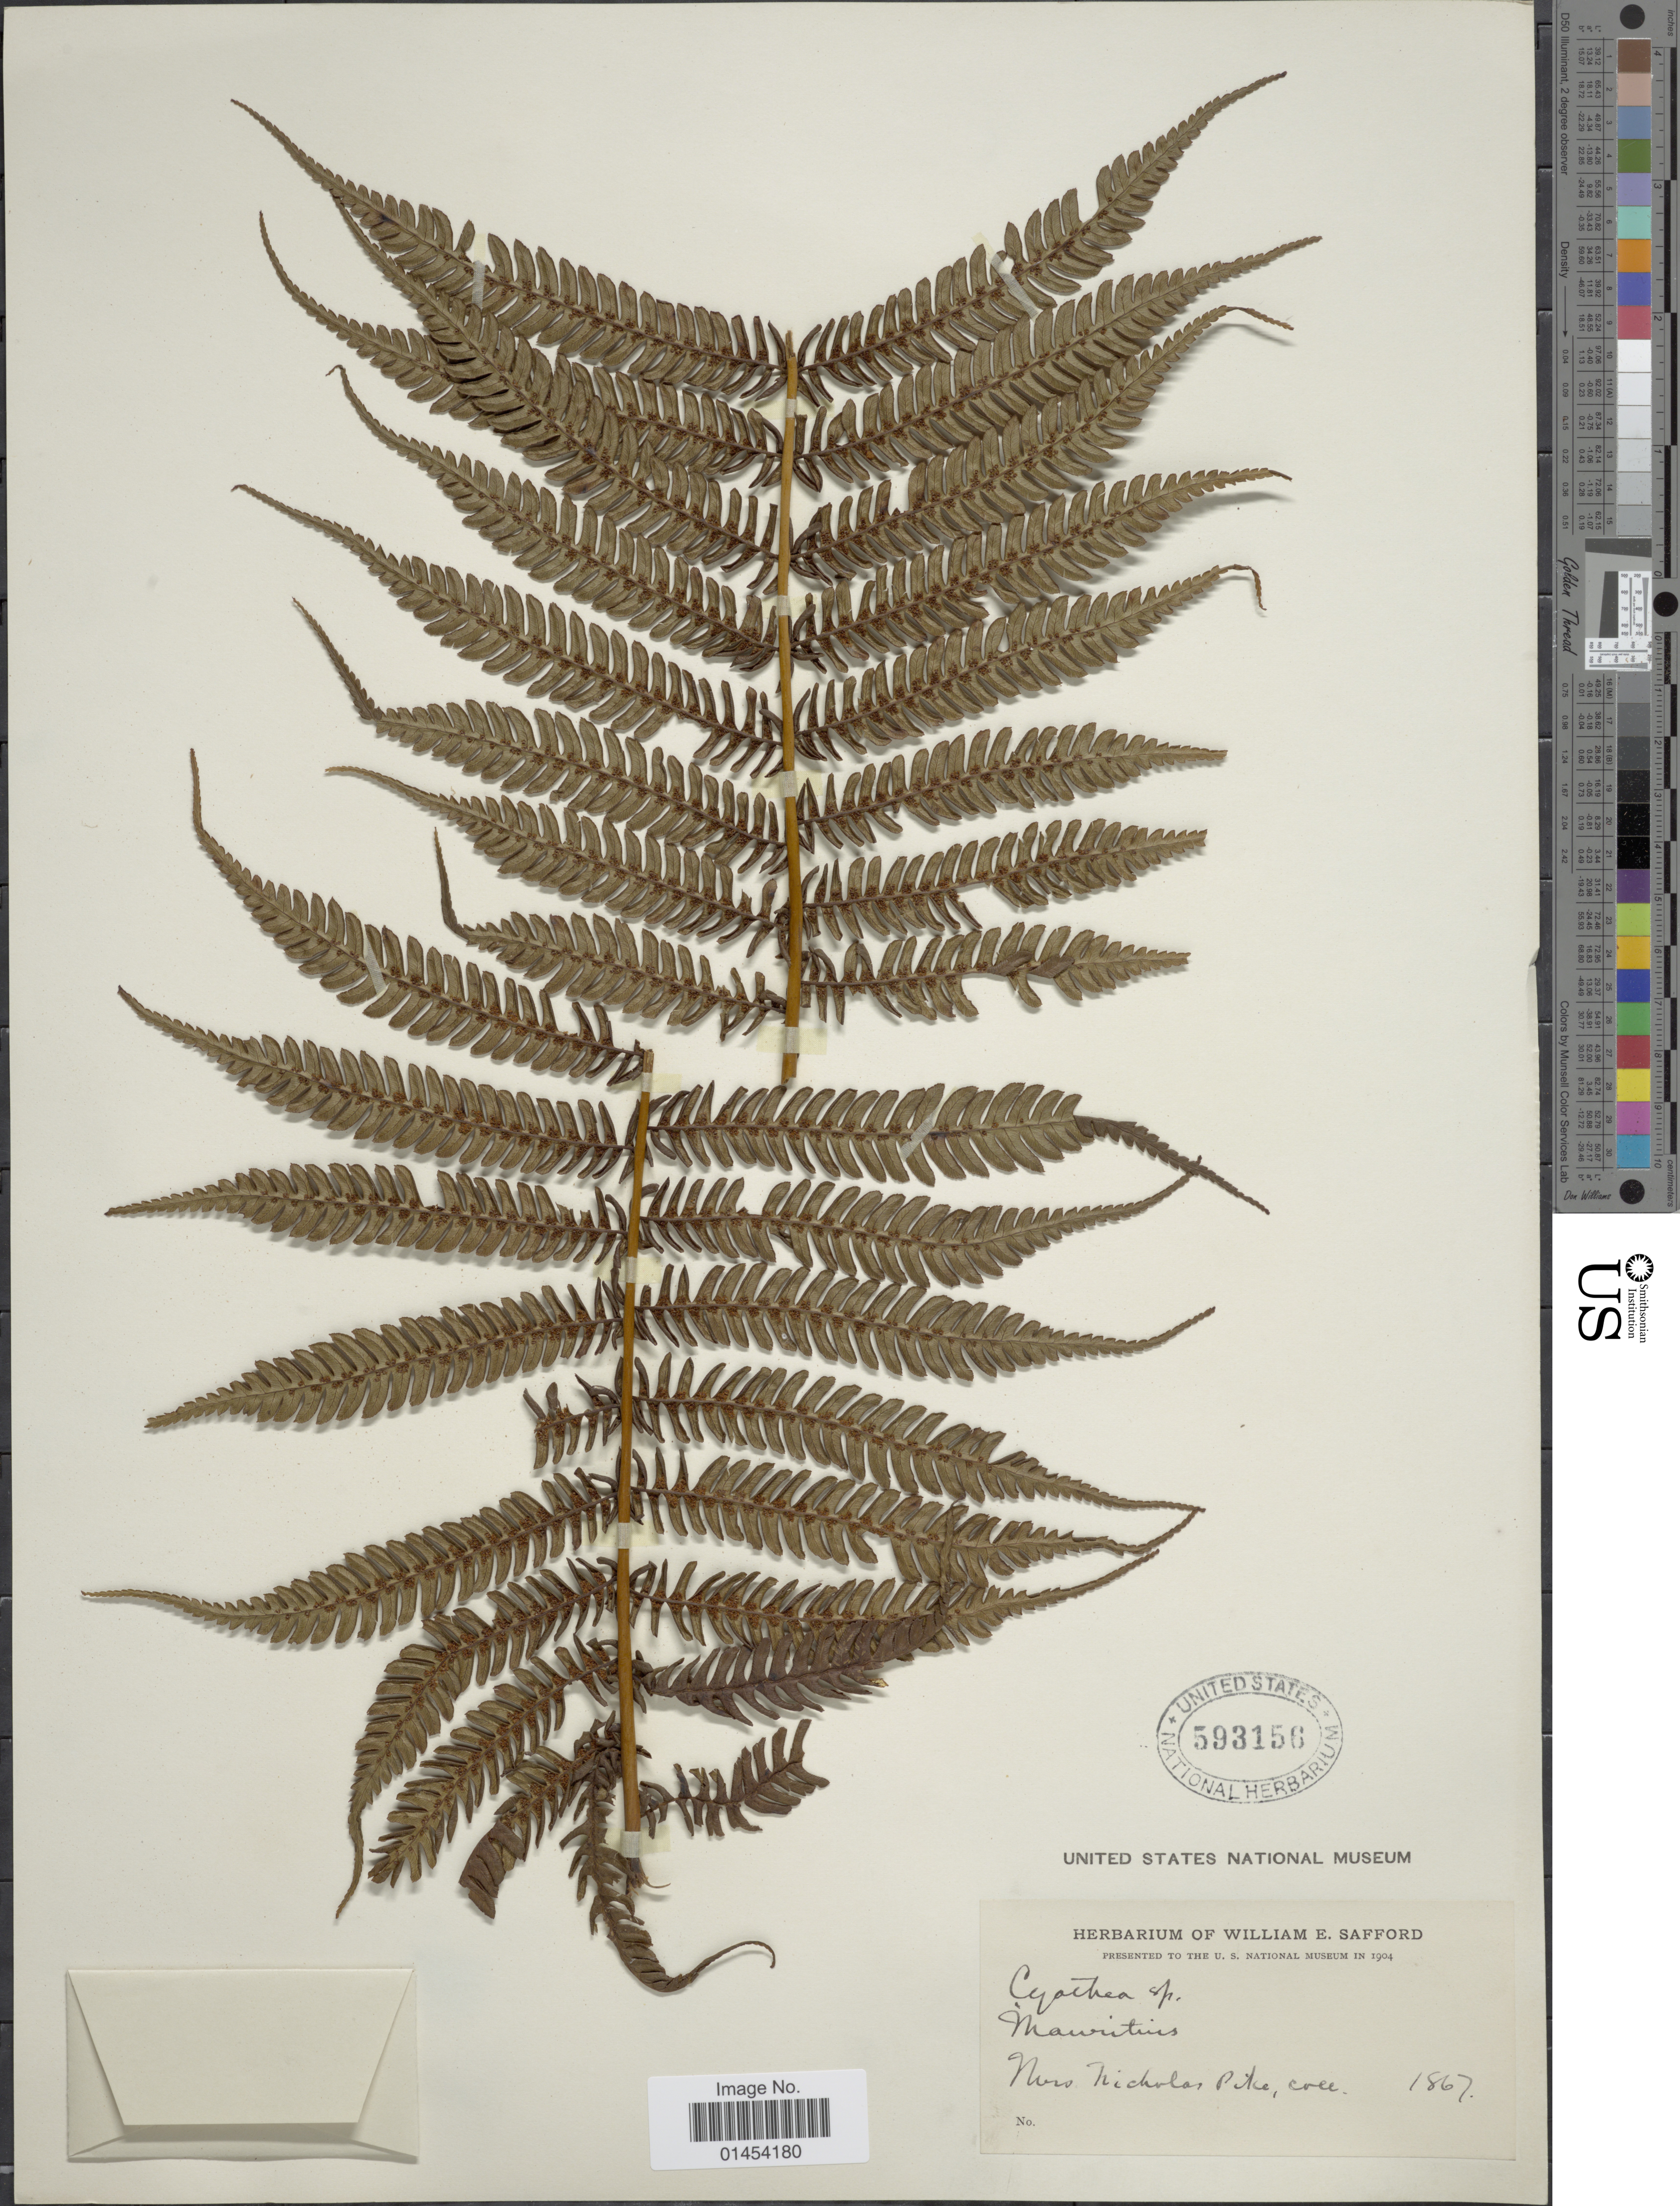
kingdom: Plantae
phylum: Tracheophyta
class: Polypodiopsida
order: Cyatheales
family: Cyatheaceae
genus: Cyathea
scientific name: Cyathea dregei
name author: Kunze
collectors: N. Pike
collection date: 1867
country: Mauritius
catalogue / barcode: US 593156